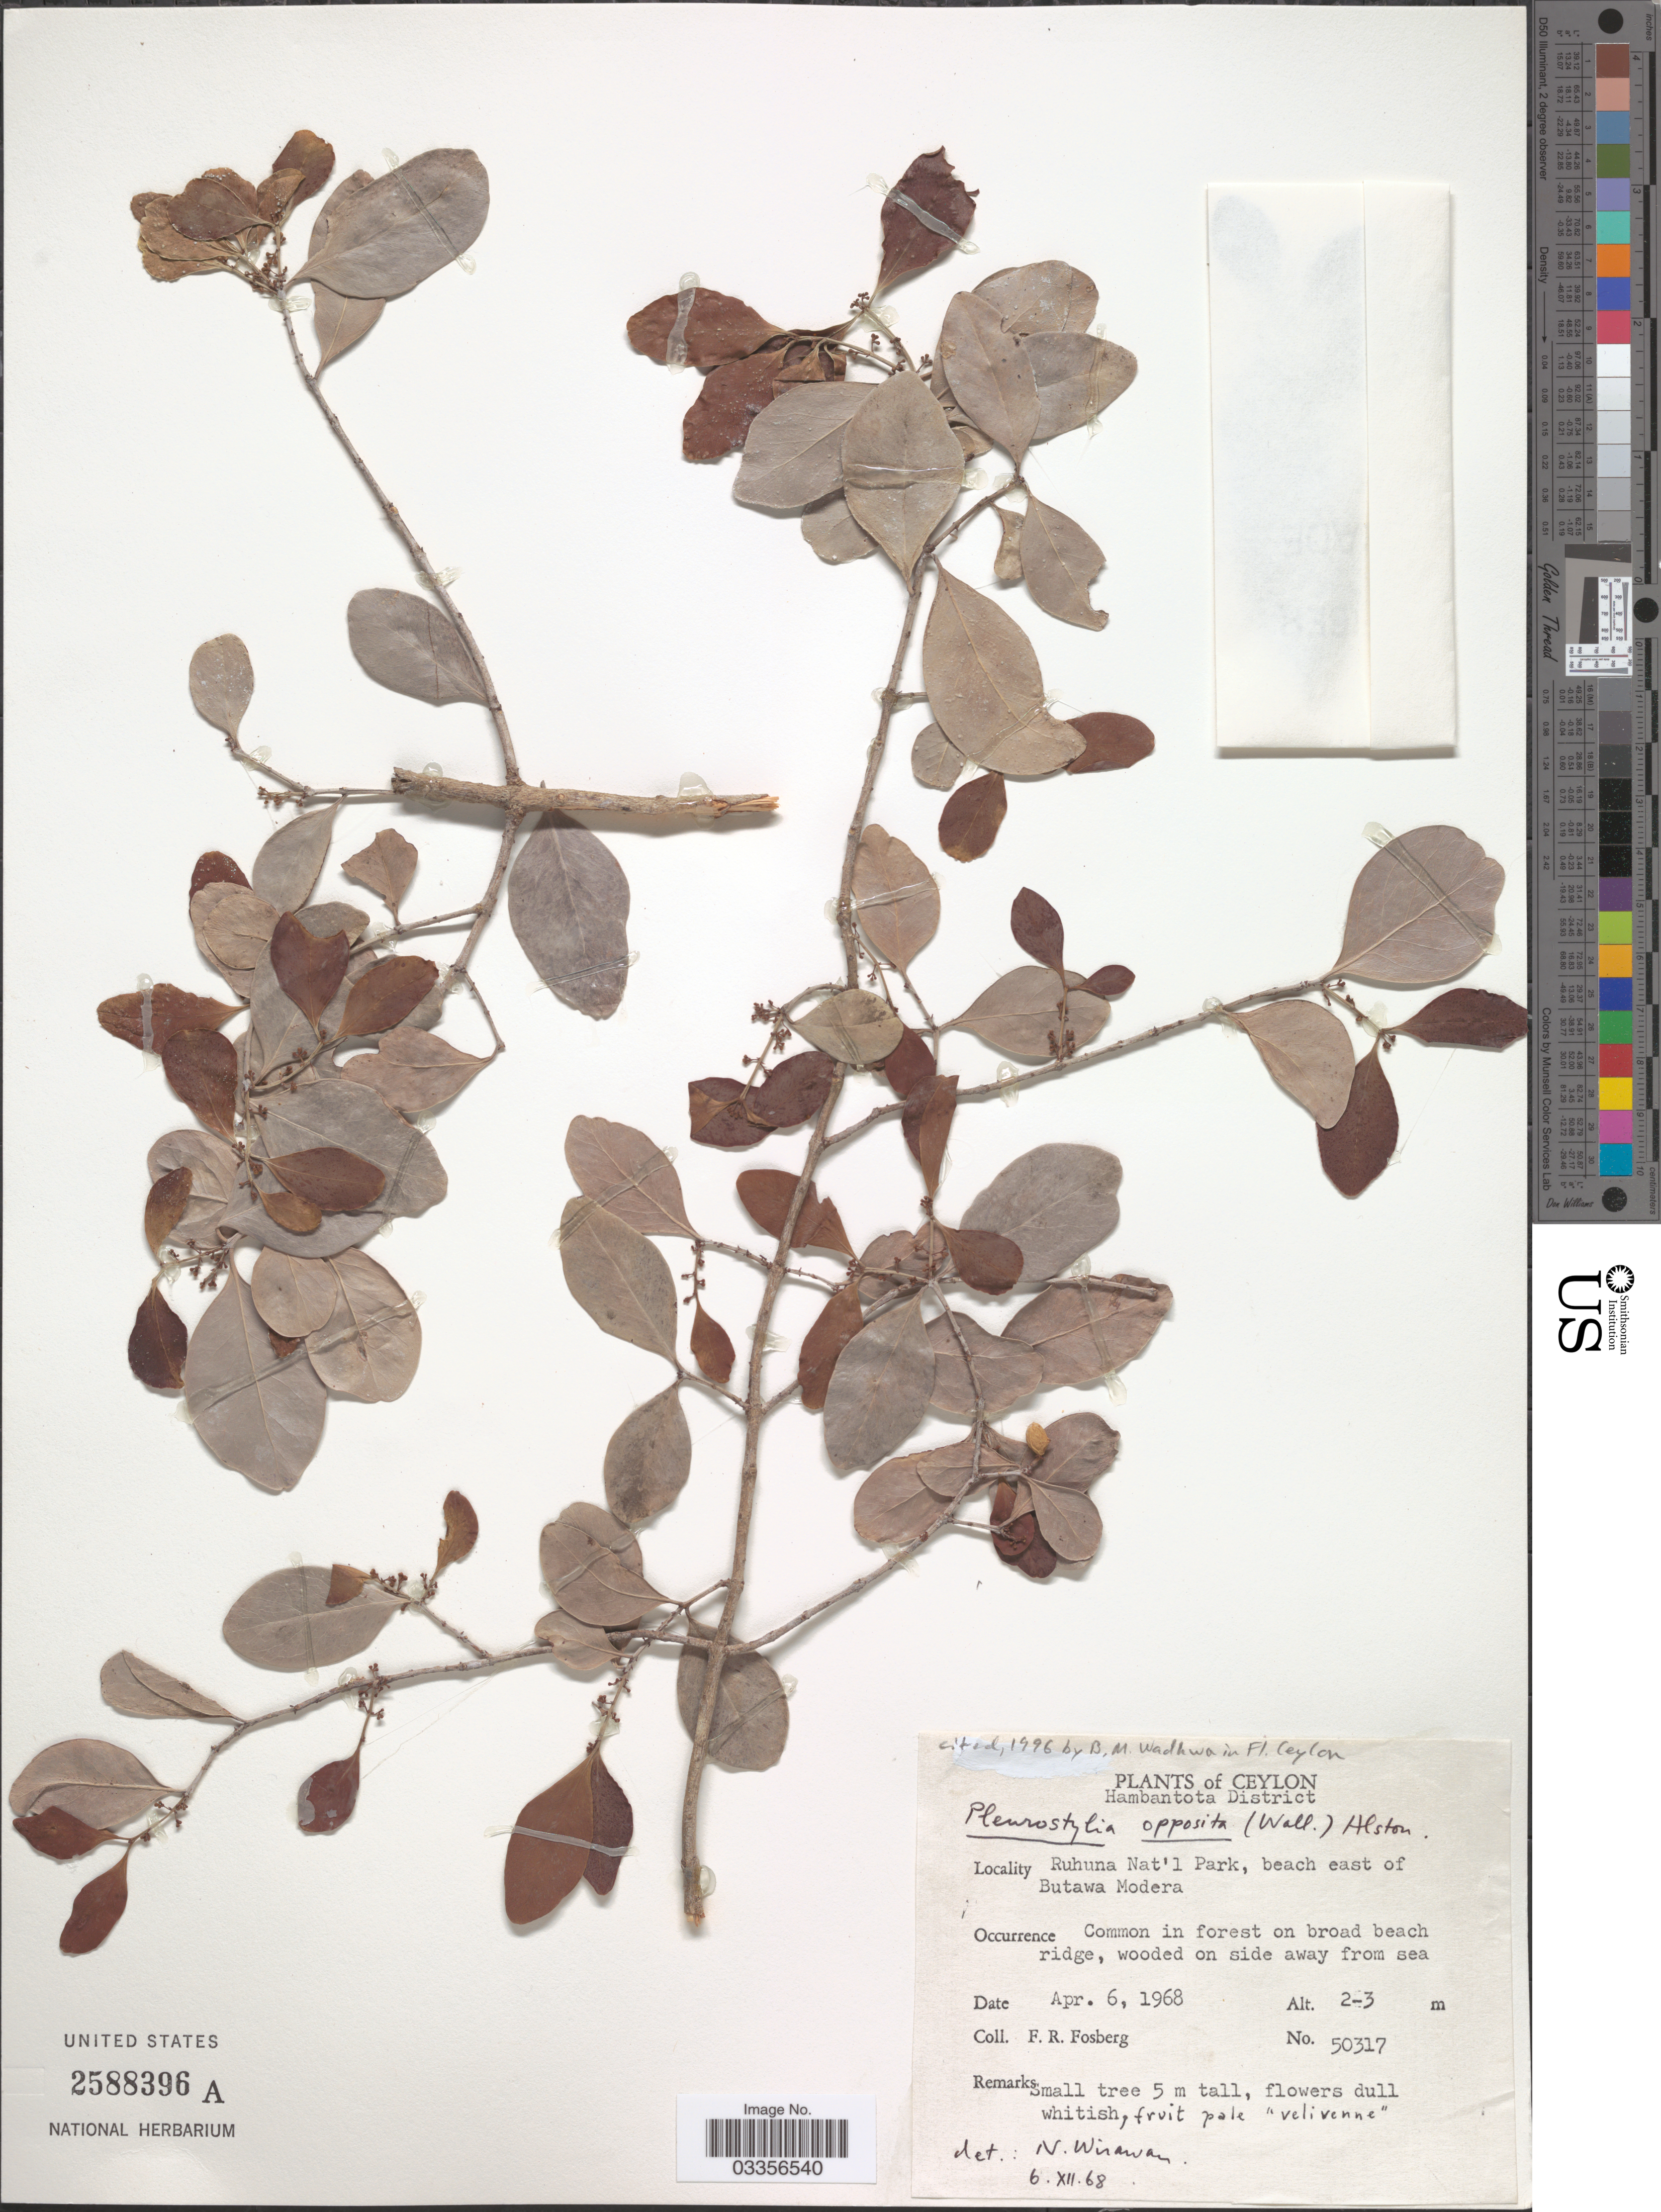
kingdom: Plantae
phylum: Tracheophyta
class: Magnoliopsida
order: Celastrales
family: Celastraceae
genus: Pleurostylia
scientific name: Pleurostylia opposita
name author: (Wall.) Alston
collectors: F. R. Fosberg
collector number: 50317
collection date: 1968-04-06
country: Sri Lanka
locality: Ceylon, Hambantota District, Ruhuna Nat'l Park, beach east of Butawa Modera.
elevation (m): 2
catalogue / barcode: US 2588396A